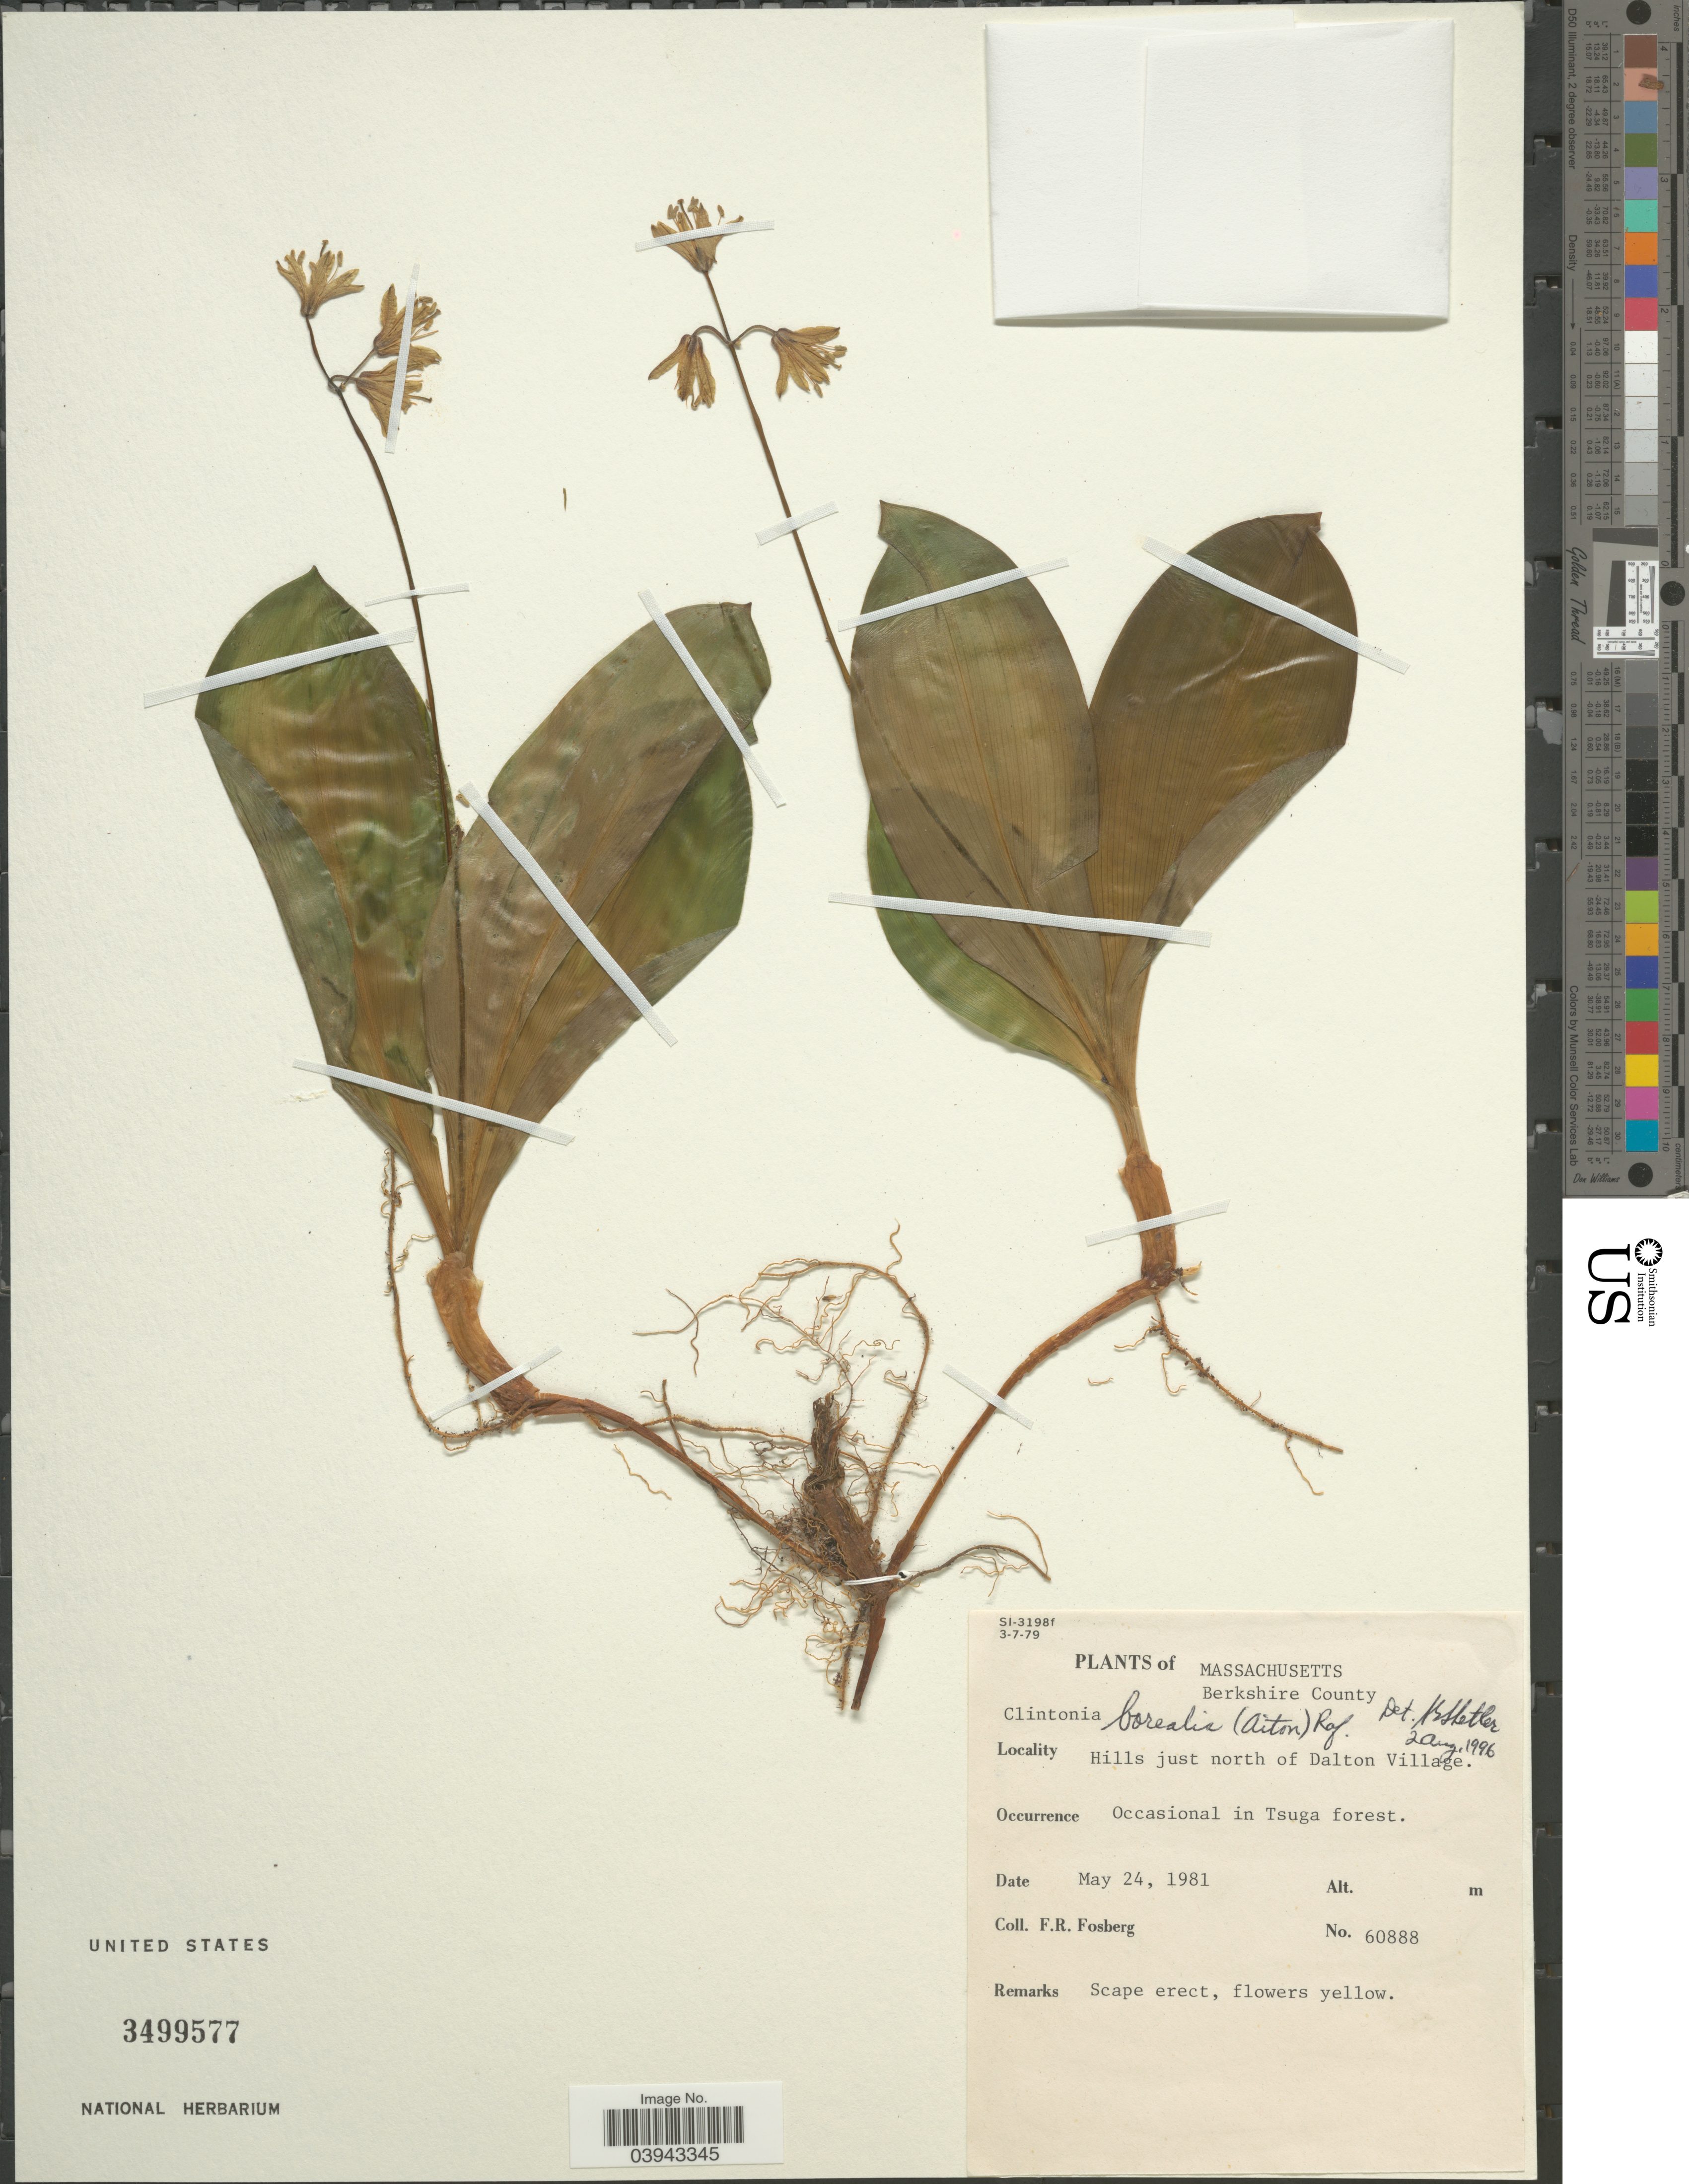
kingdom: Plantae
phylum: Tracheophyta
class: Liliopsida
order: Liliales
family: Liliaceae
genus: Clintonia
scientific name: Clintonia borealis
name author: (Aiton) Raf.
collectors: F. R. Fosberg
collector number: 60888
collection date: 1981-05-24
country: United States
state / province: Massachusetts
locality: Berkshire County. Hills just north of Dalton Village.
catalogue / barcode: US 3499577